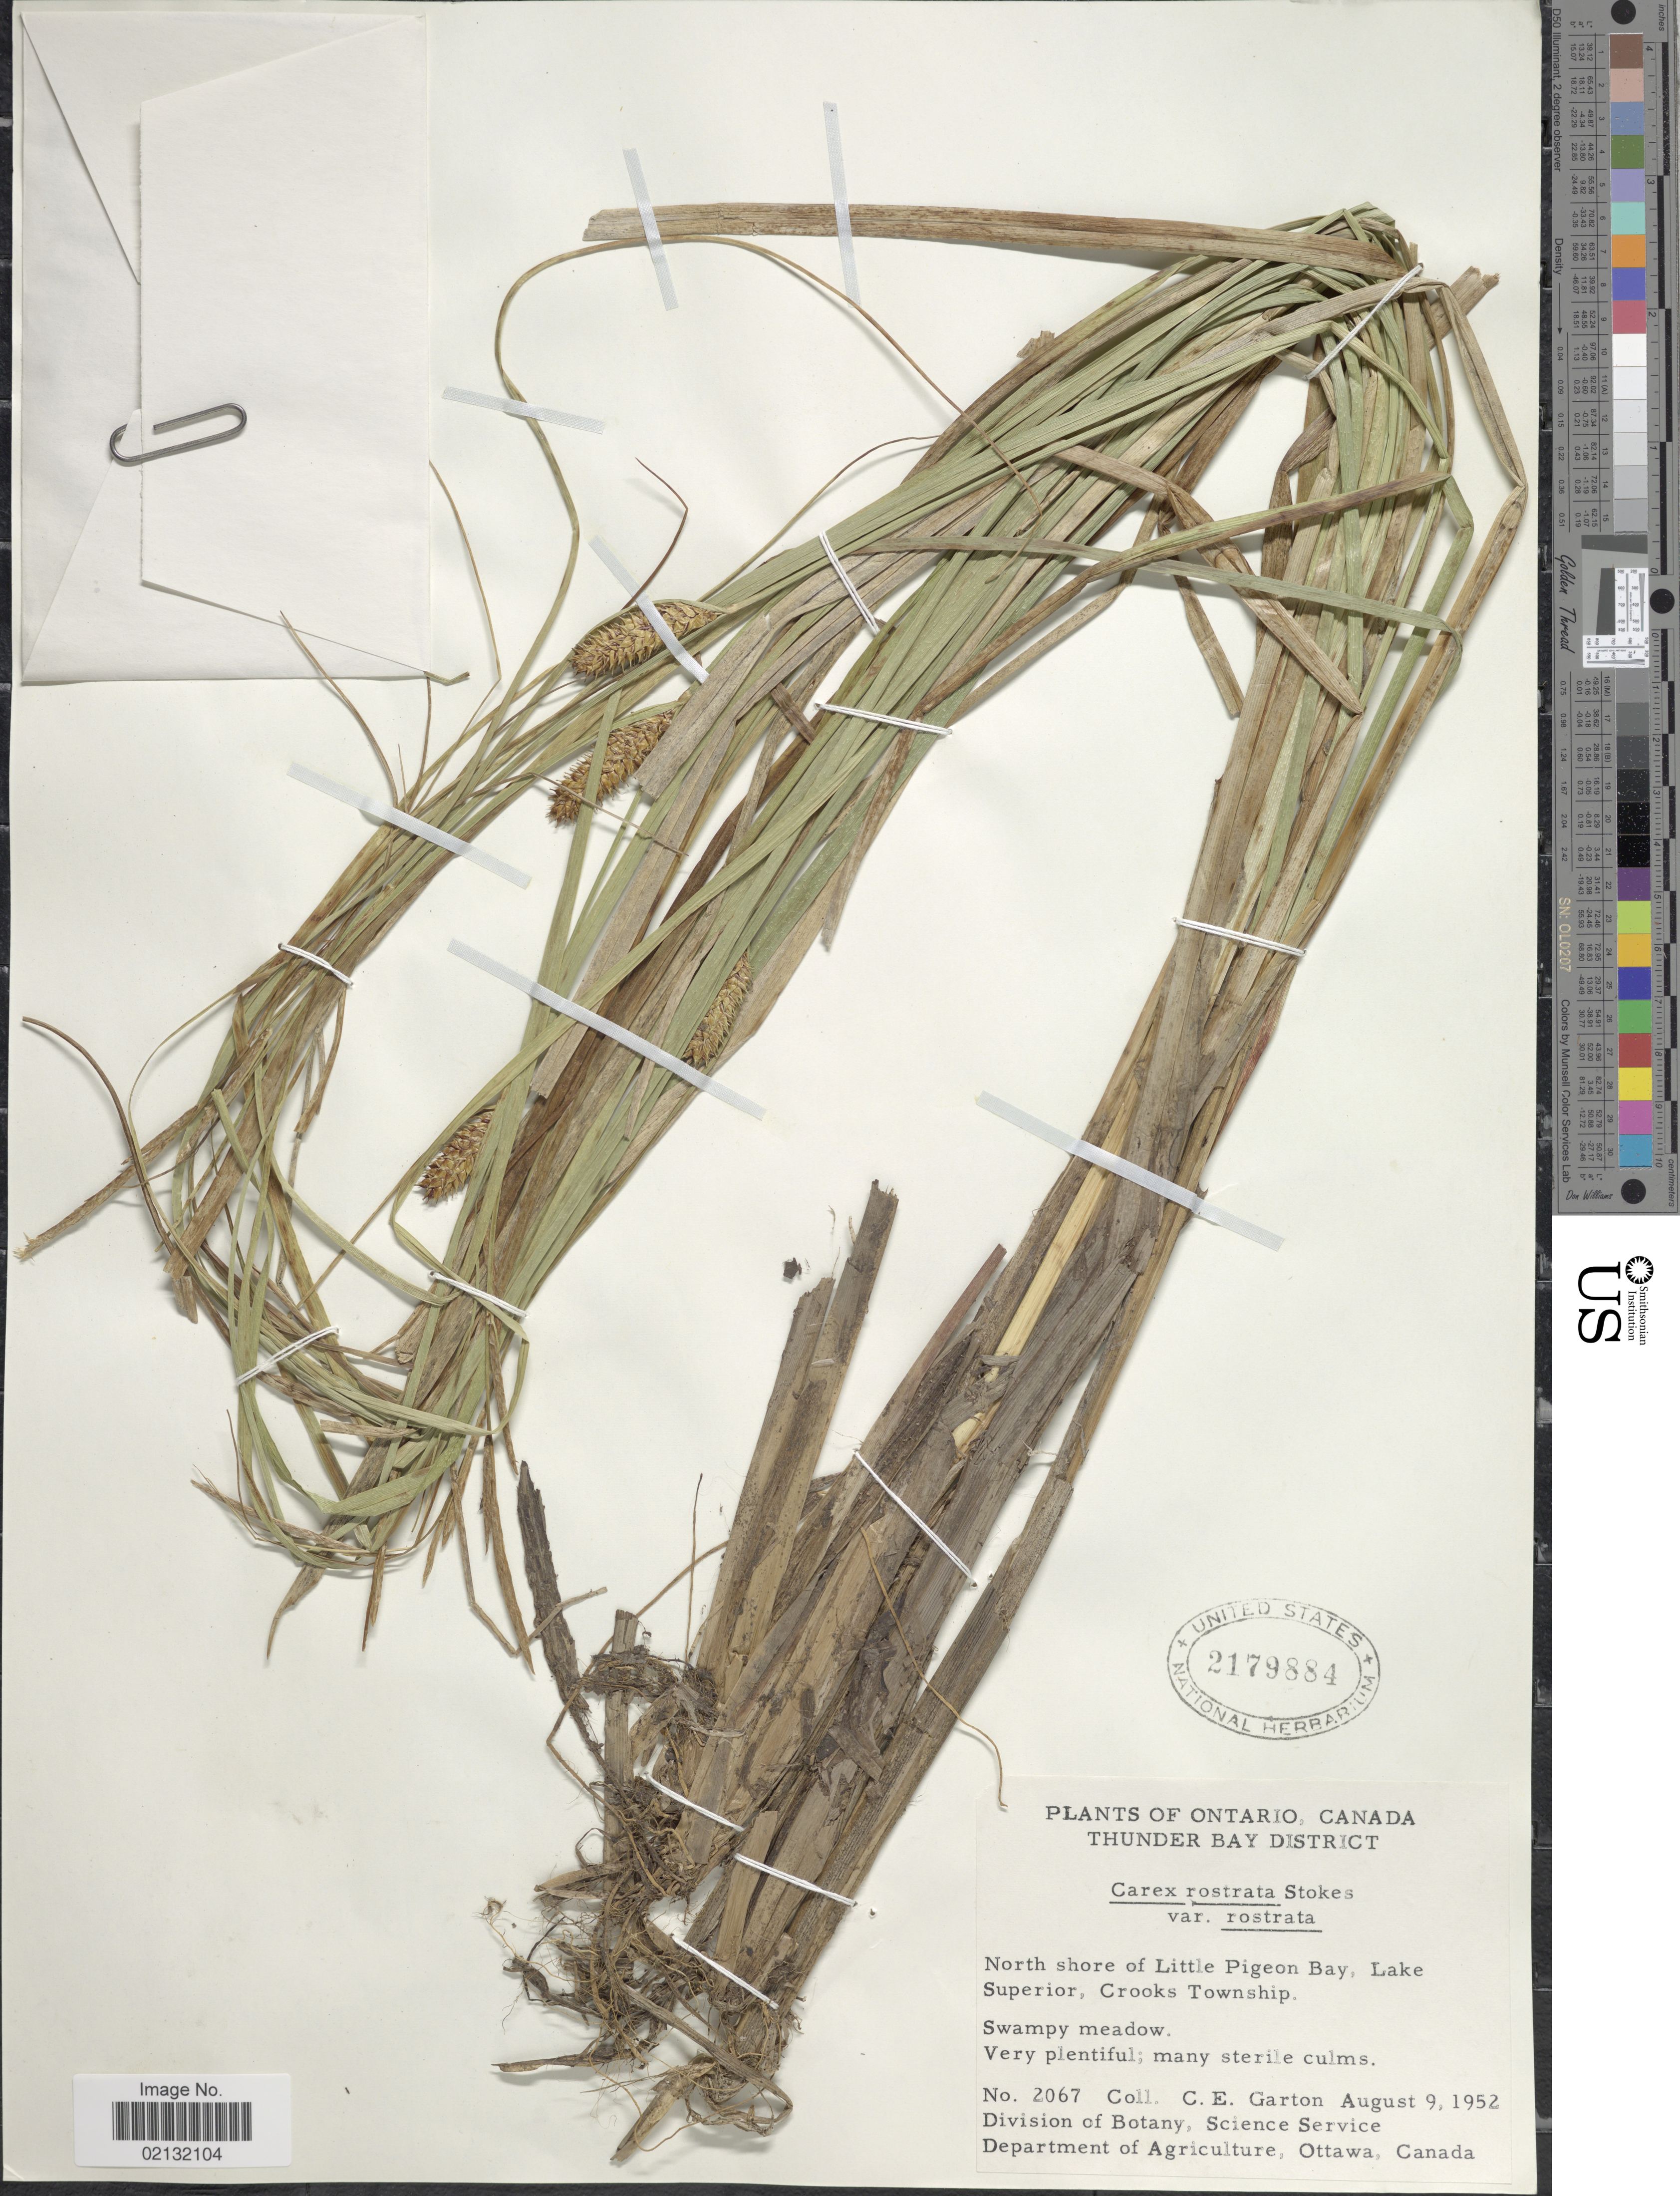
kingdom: Plantae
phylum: Tracheophyta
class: Liliopsida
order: Poales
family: Cyperaceae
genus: Carex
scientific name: Carex rostrata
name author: Stokes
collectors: C. E. Garton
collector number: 2067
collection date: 1952-08-09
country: Canada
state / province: Ontario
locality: Thunder Bay District, North shore of Little Pigeon Bay, Lake Superior, Crooks Township.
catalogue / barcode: US 2179884